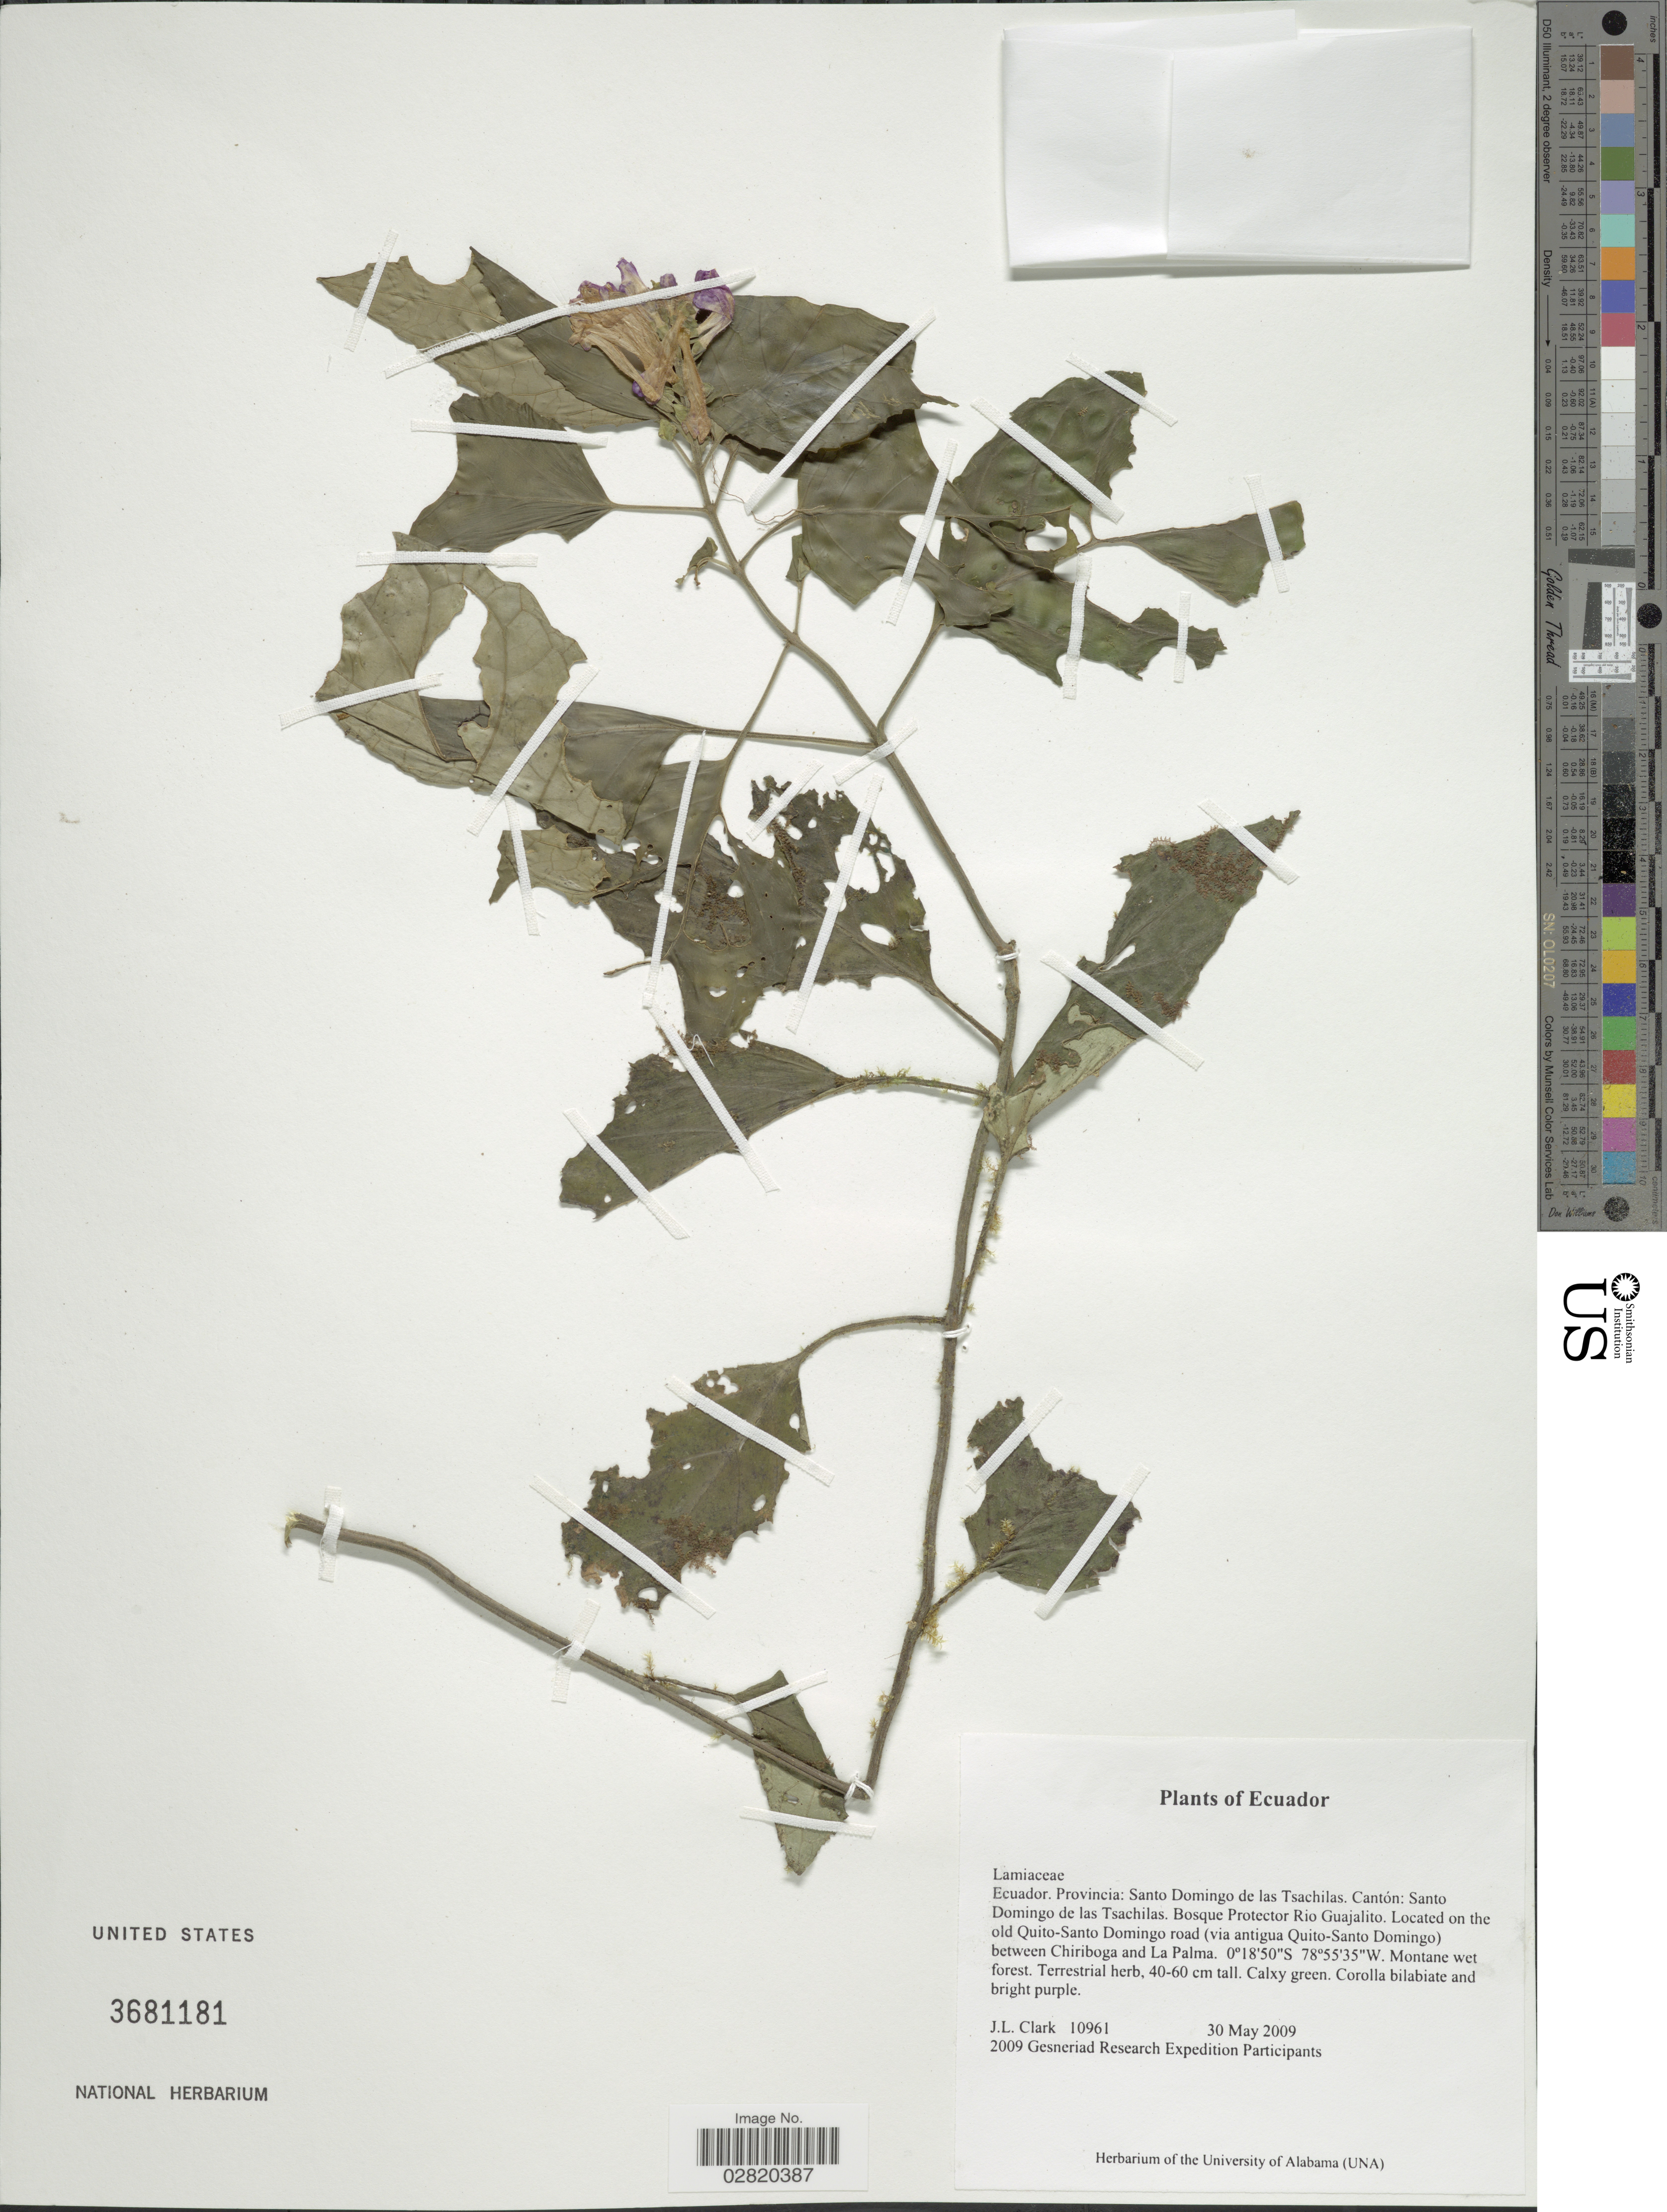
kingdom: Plantae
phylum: Tracheophyta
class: Magnoliopsida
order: Lamiales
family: Lamiaceae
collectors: J. L. Clark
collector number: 10961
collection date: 2009-05-30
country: Ecuador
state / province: Tsáchilas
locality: Cantón: Santo Domingo de las Tsachilas. Bosque Protector Rio Guajalito. Located on the old Quito- Santo Domingo road (via antigua Quito- Santo Domingo) between Chiriboga and La Palma.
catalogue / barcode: US 3681181